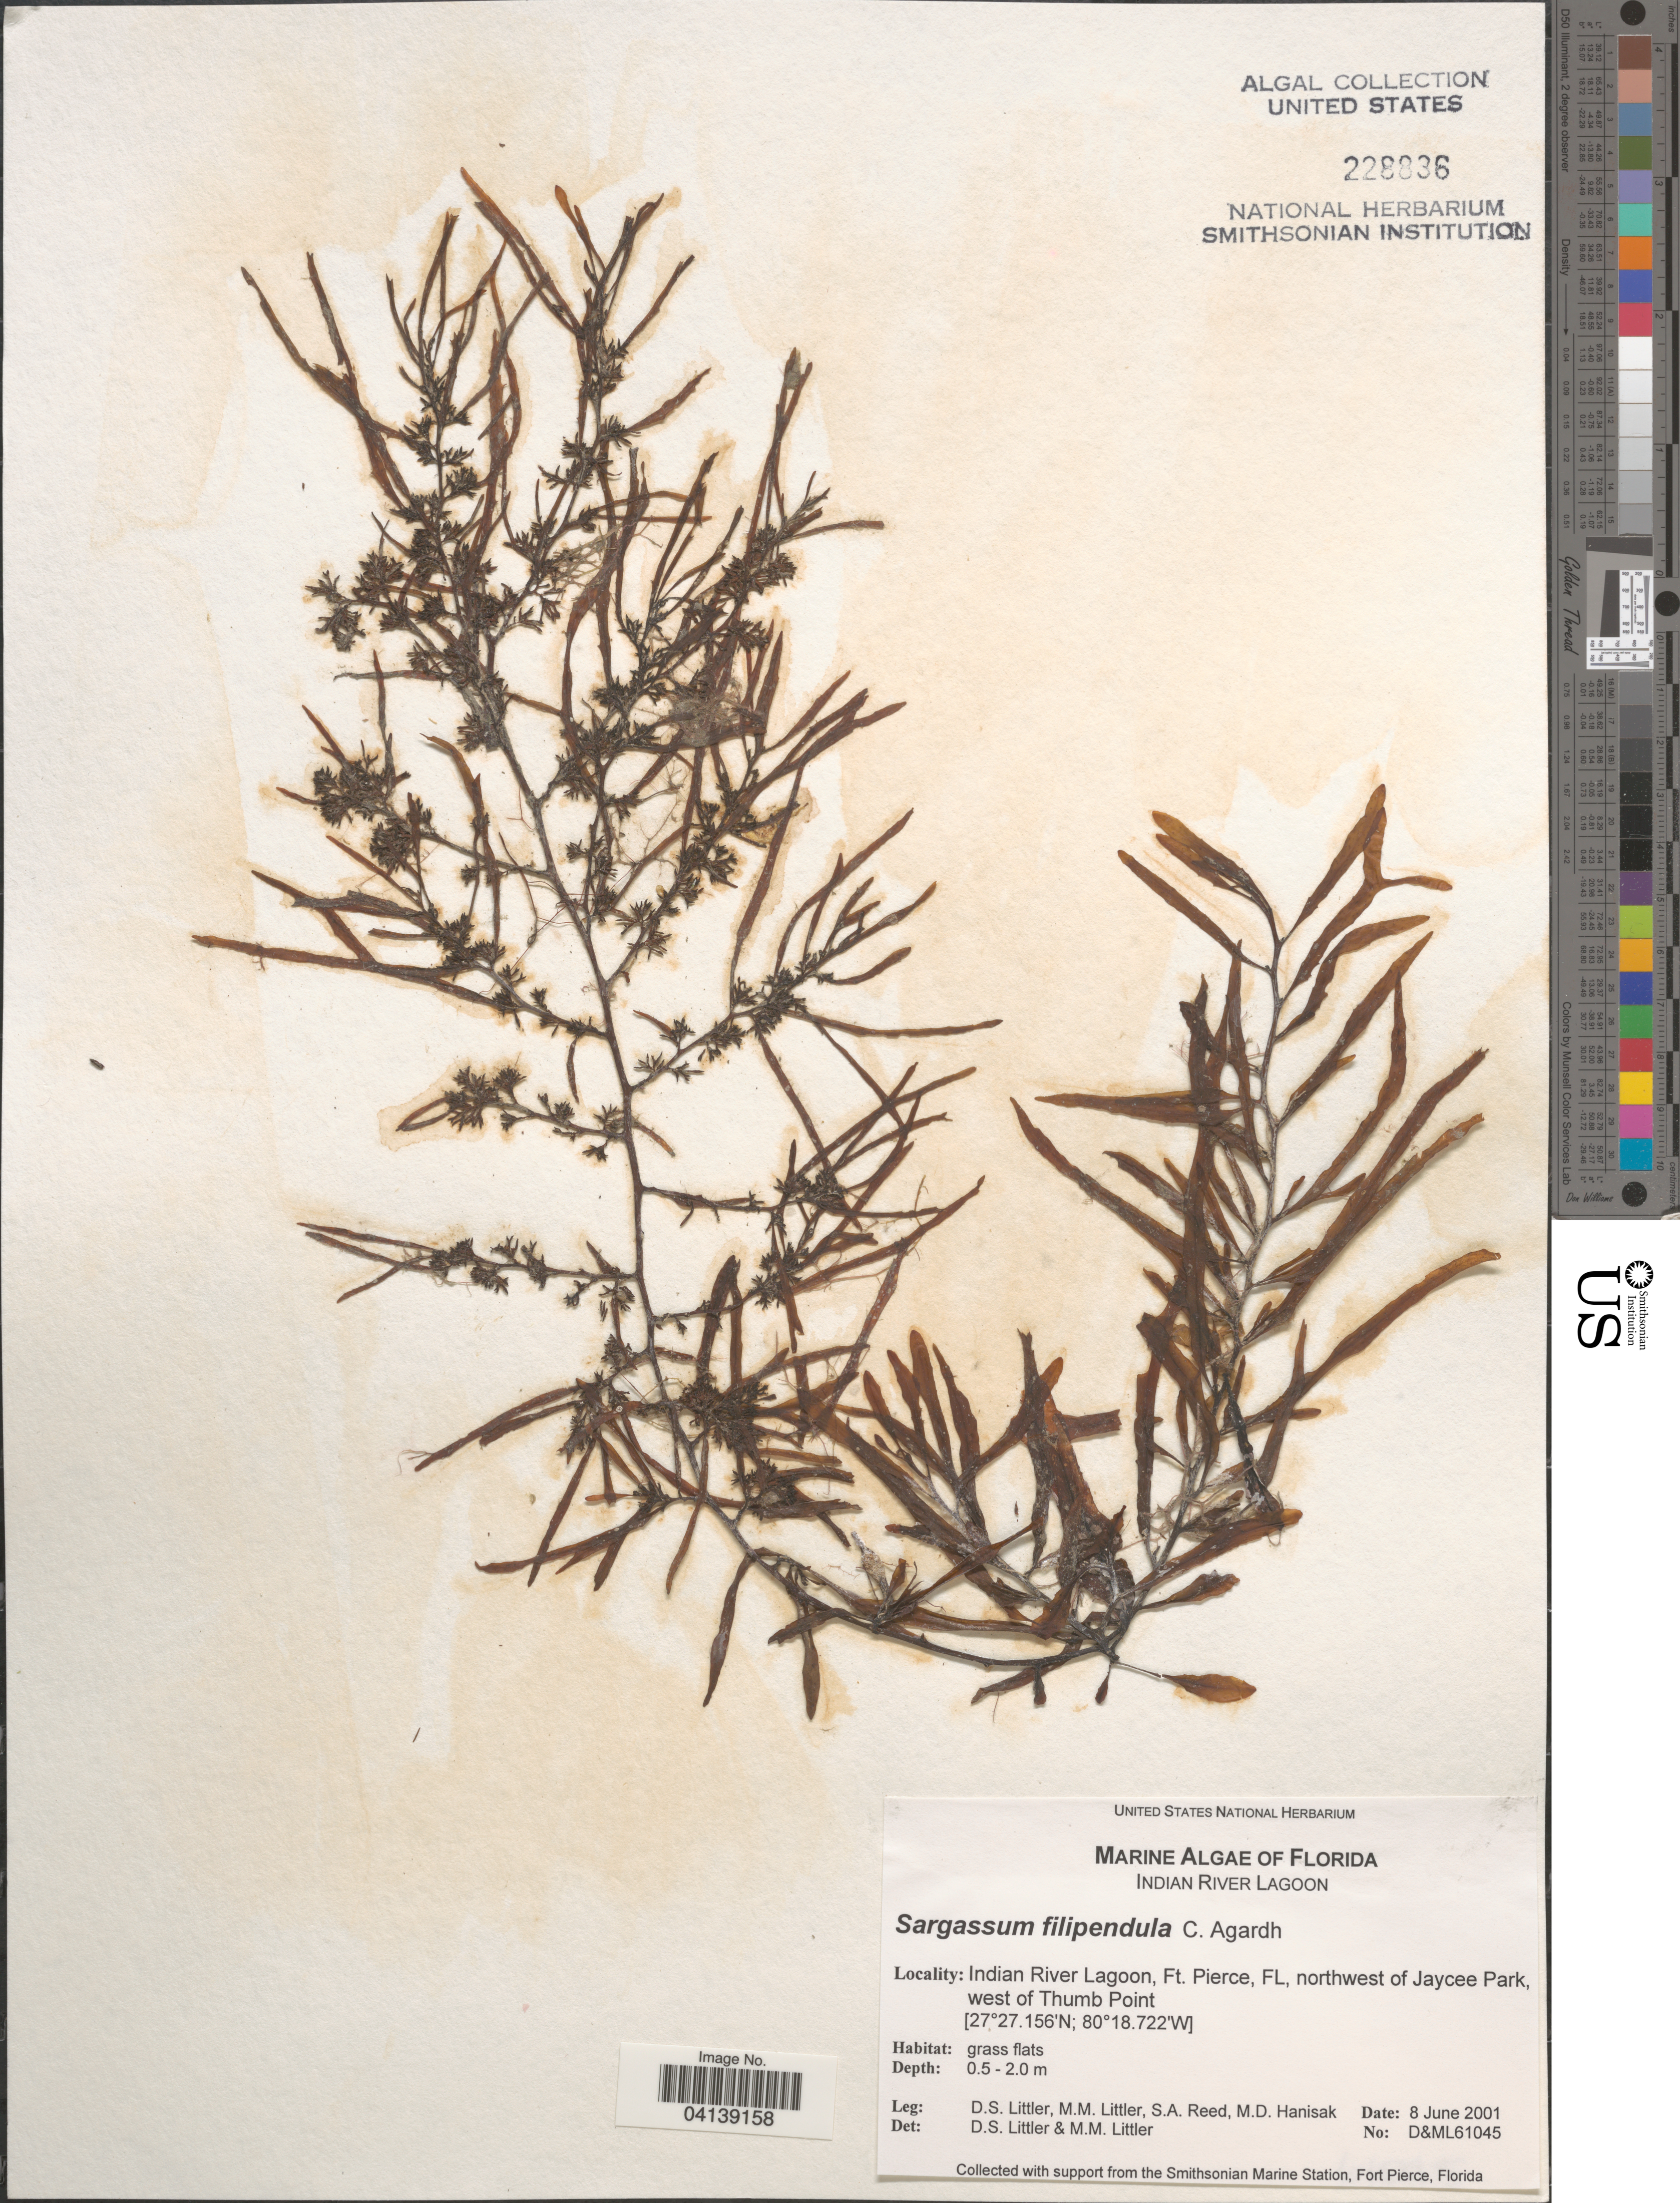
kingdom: Chromista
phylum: Ochrophyta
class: Phaeophyceae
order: Fucales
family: Sargassaceae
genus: Sargassum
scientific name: Sargassum filipendula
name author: C. Agardh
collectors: D. S. Littler, S. Reed & M. Hanisak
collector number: D&ML61045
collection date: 2001-06-08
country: United States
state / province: Florida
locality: Indian River Lagoon, Ft. Pierce, northwest of Jaycee Park, west of Thumb Point.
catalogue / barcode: US 228836